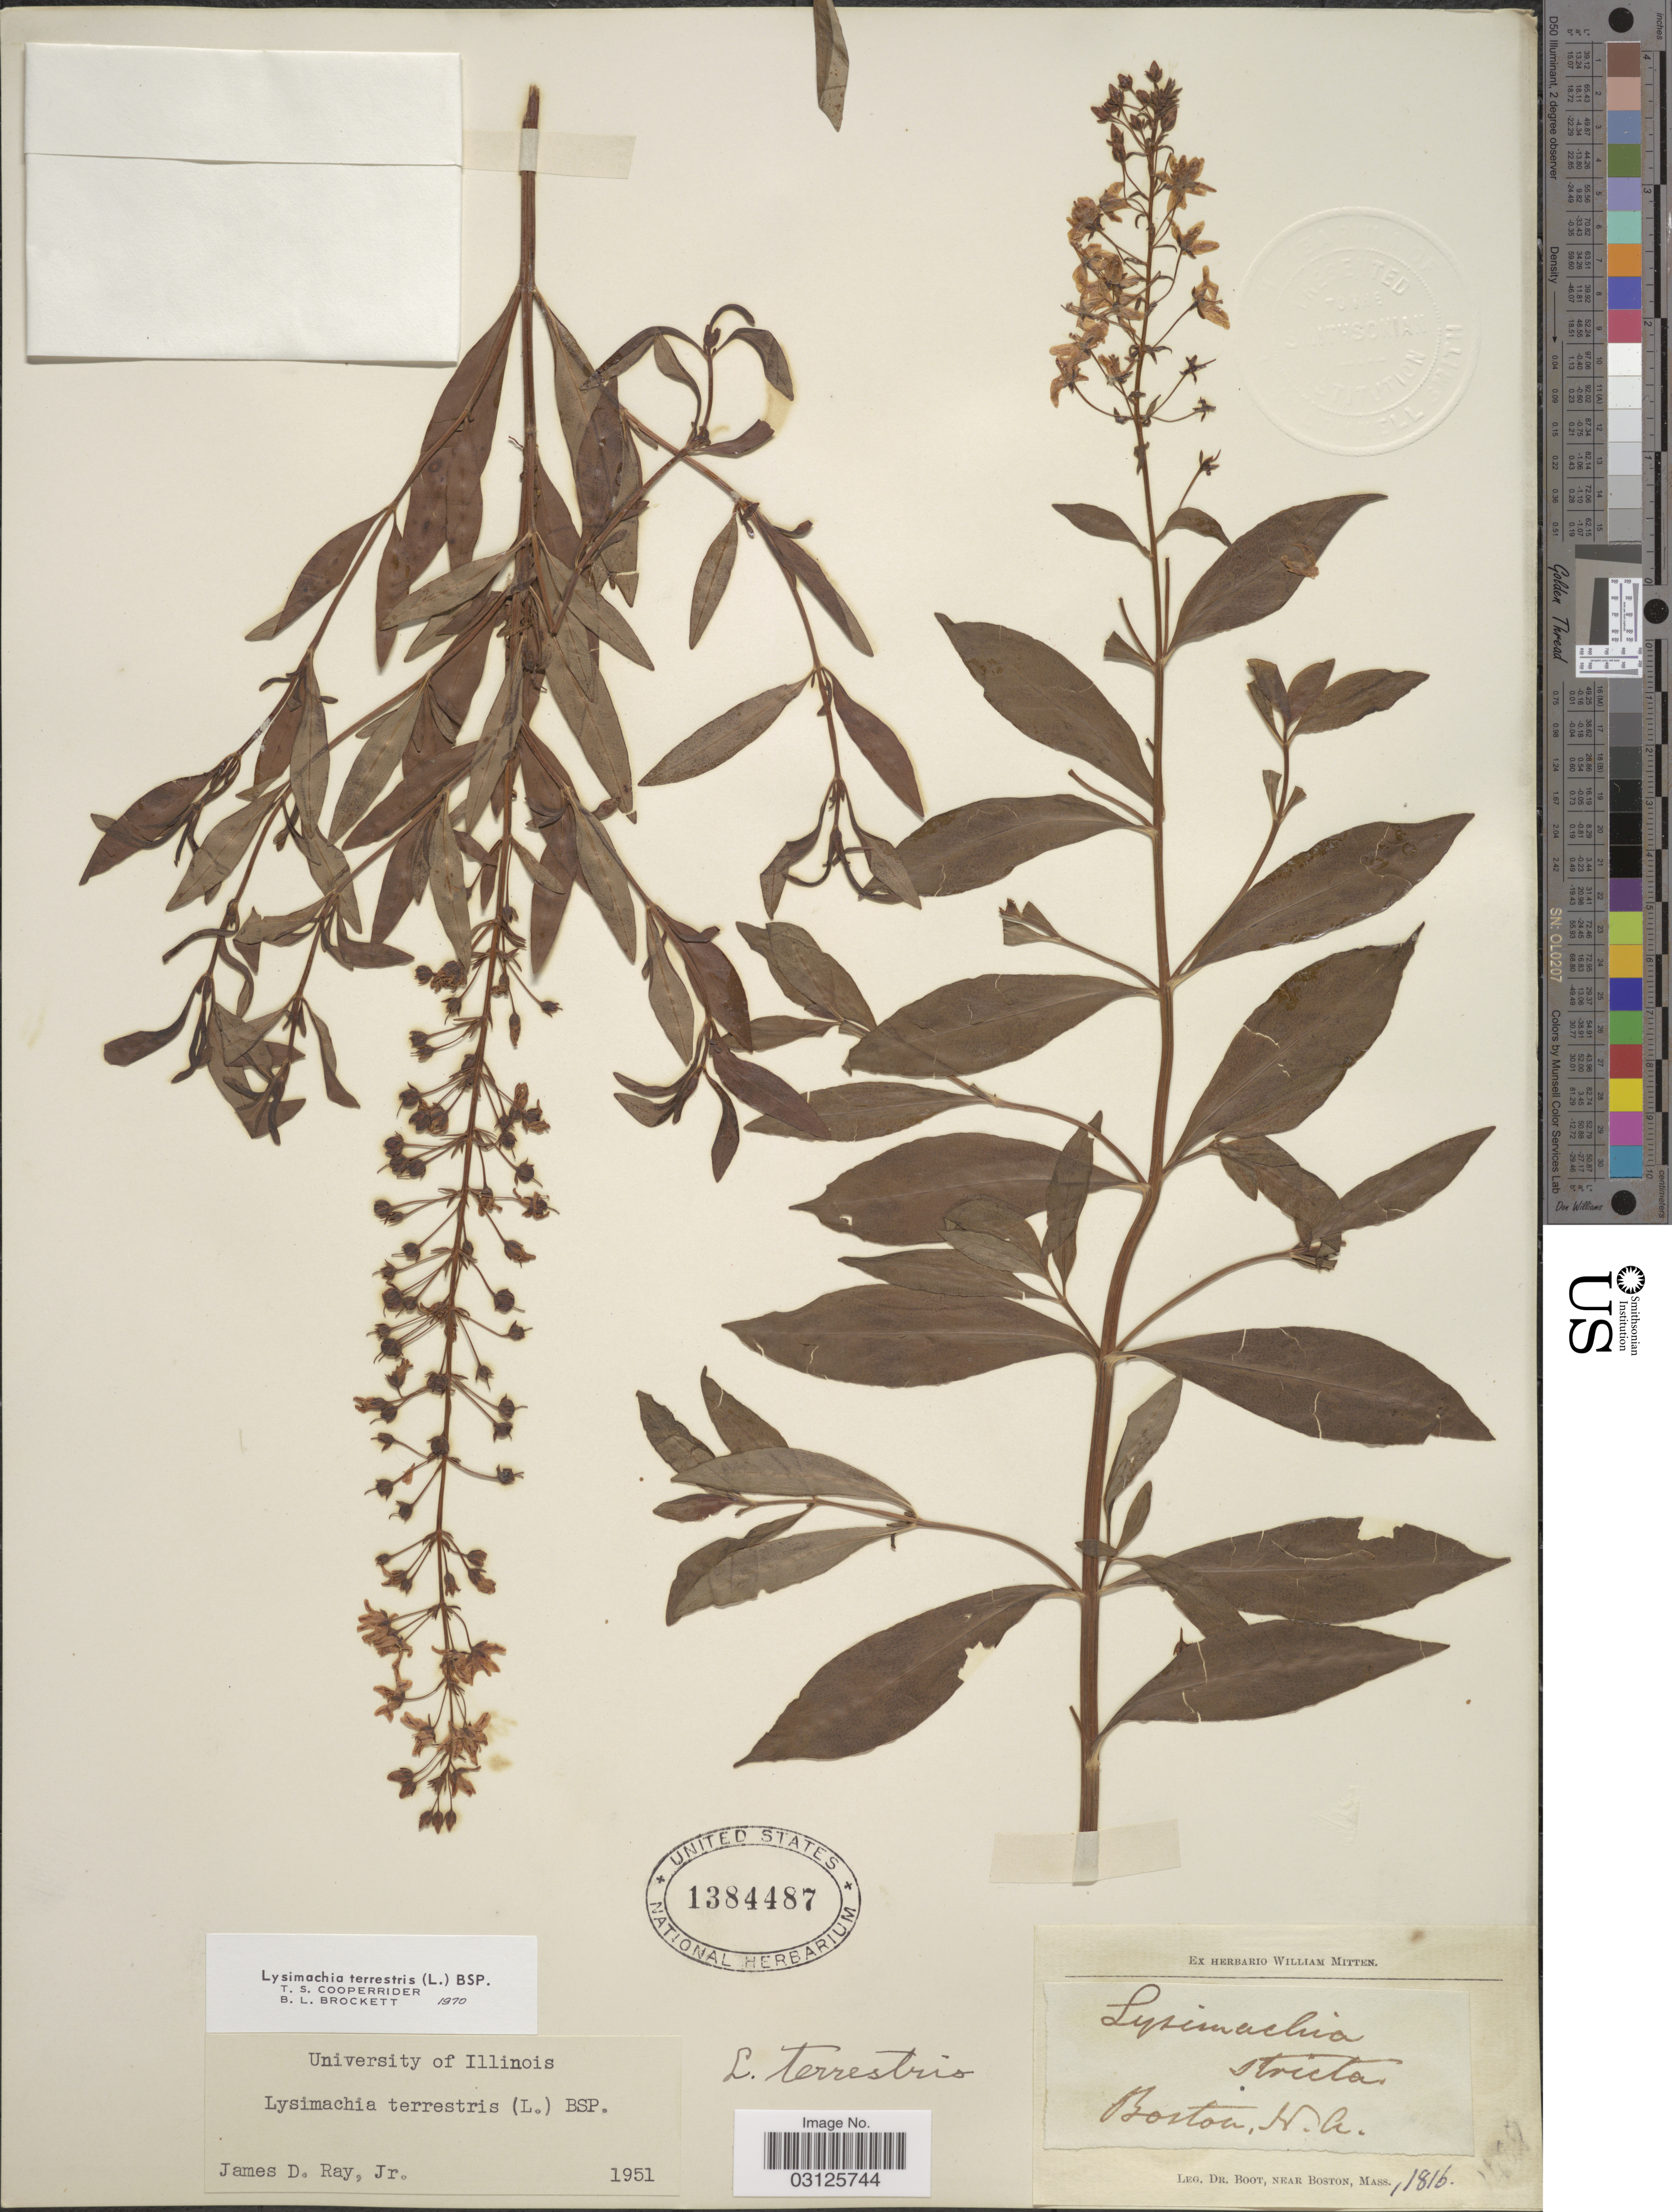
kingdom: Plantae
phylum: Tracheophyta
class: Magnoliopsida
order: Ericales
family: Primulaceae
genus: Lysimachia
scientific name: Lysimachia terrestris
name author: (L.) Britton, Stearns & Poggenb.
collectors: Boot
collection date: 1816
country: United States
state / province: Massachusetts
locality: Boston, M. A.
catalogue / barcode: US 1384487